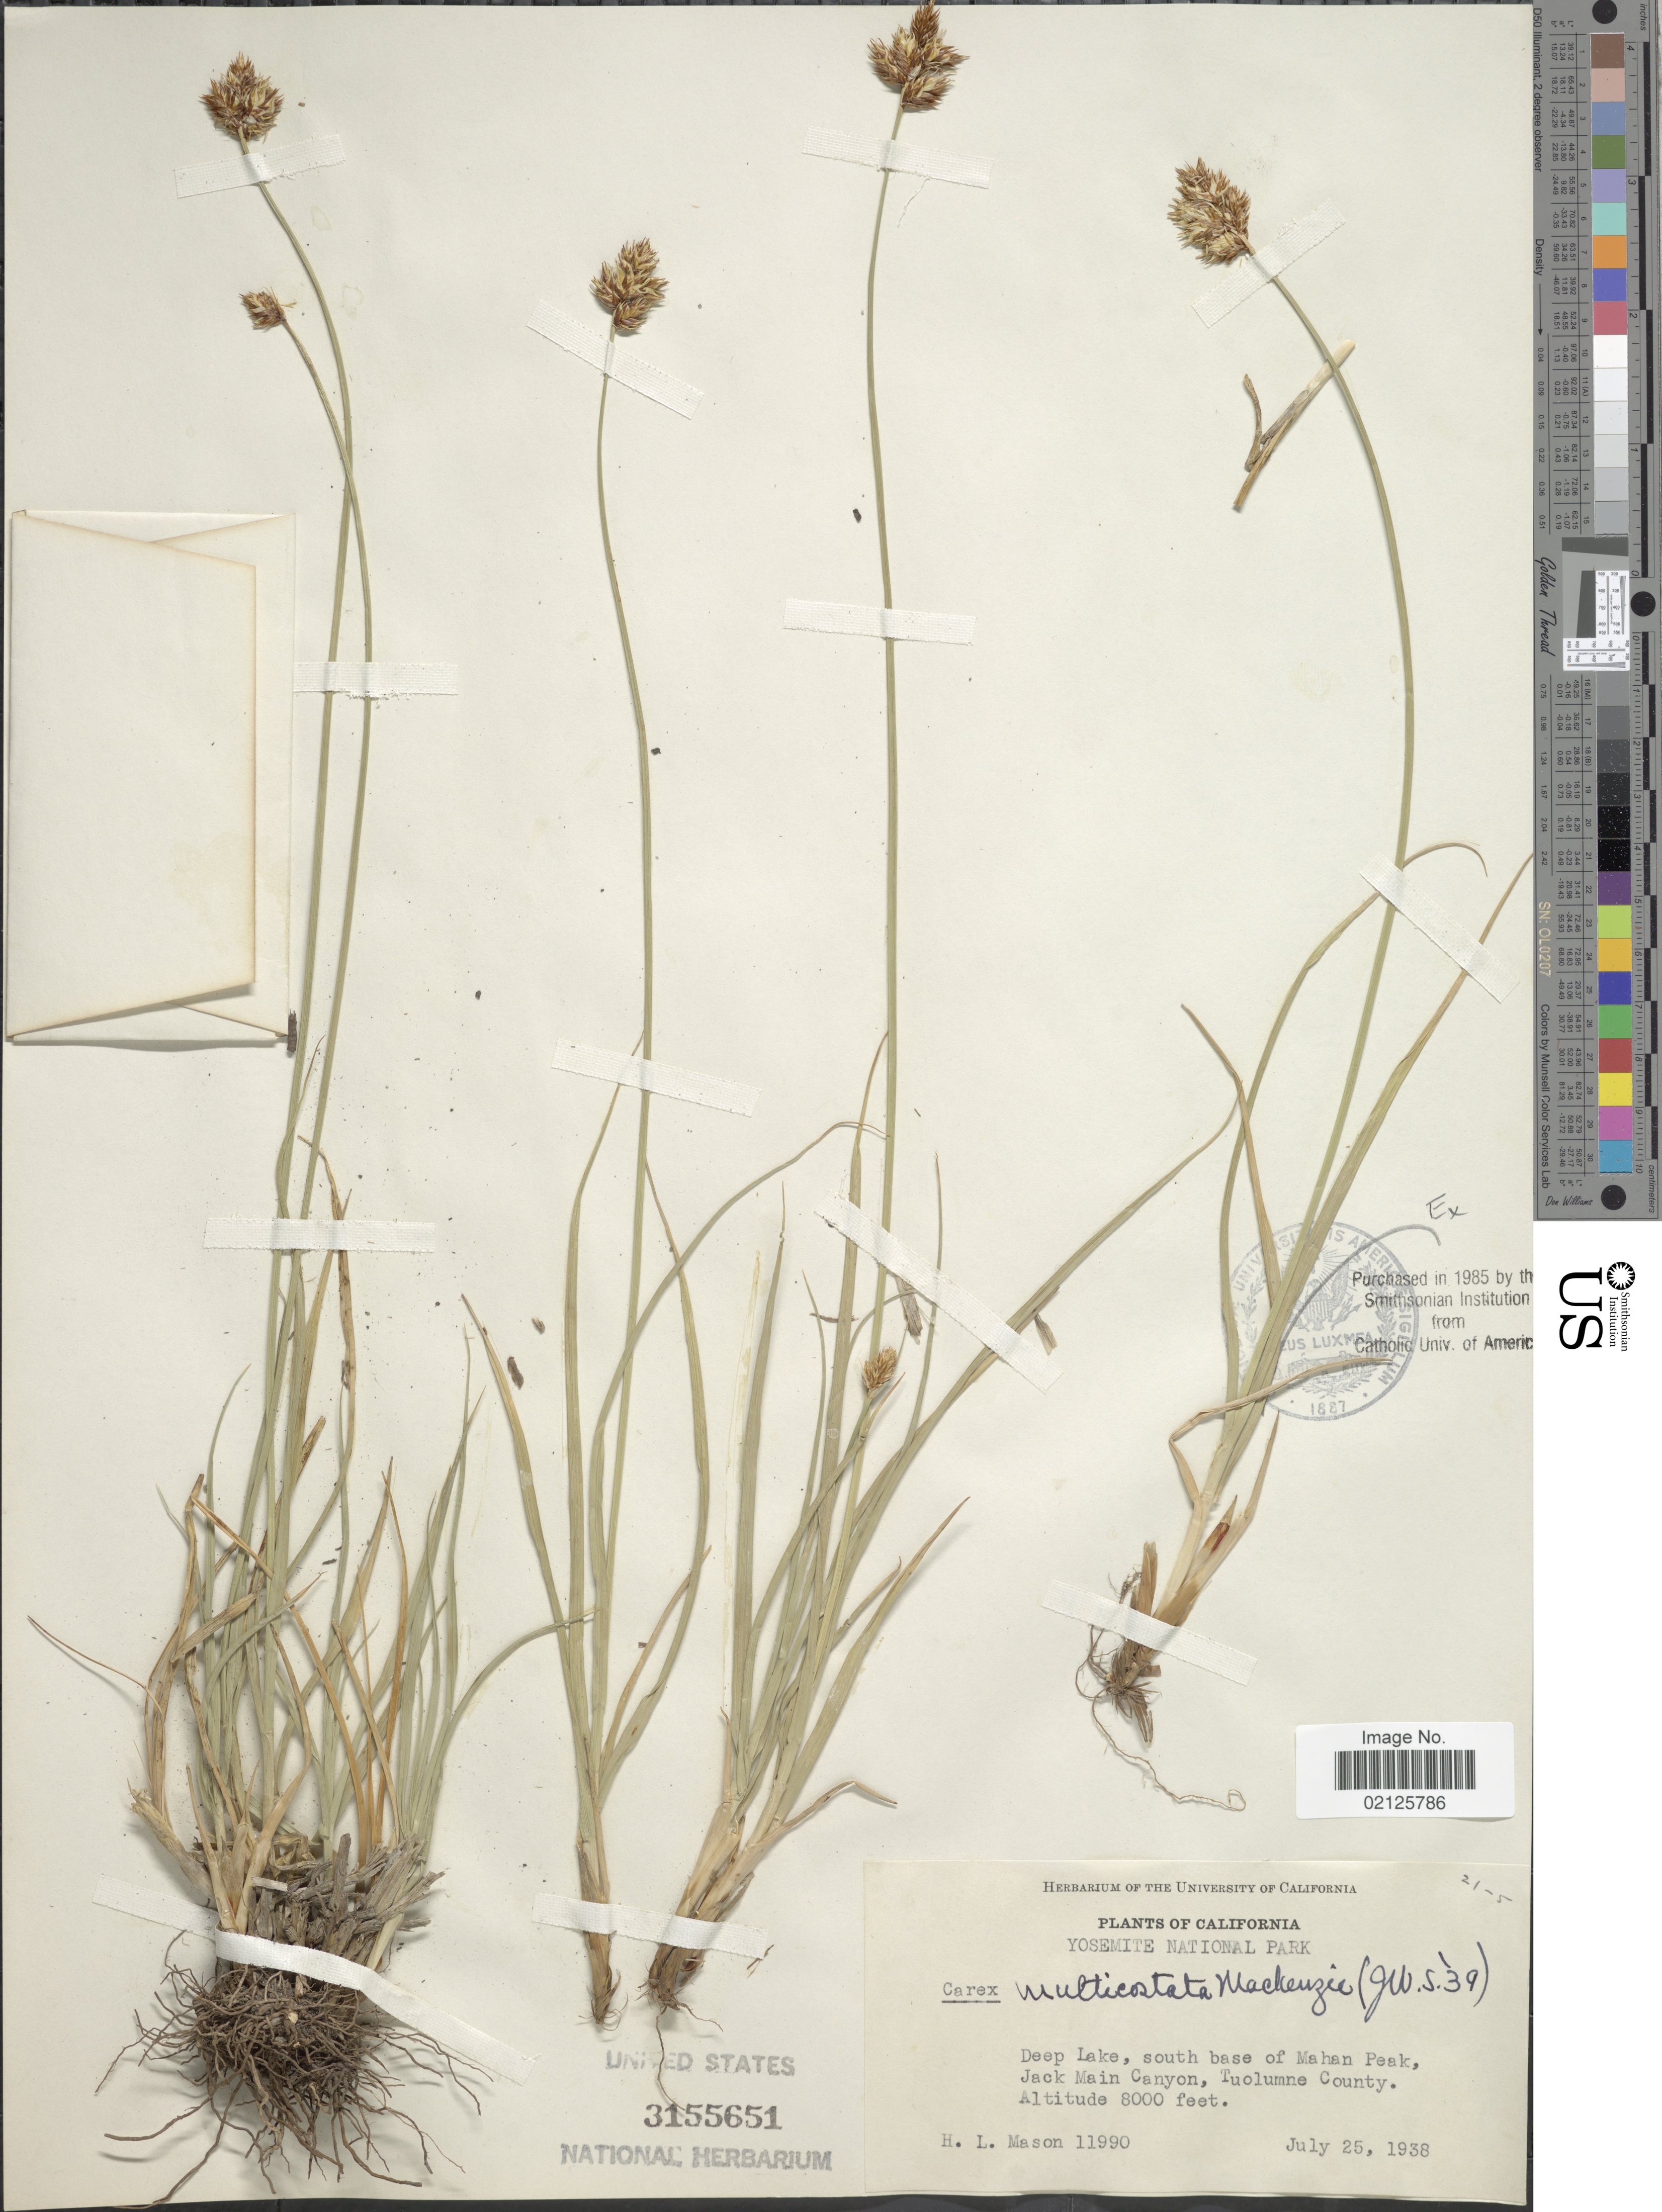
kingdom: Plantae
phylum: Tracheophyta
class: Liliopsida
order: Poales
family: Cyperaceae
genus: Carex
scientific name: Carex multicostata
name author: Mack.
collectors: H. L. Mason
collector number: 11990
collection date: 1938-07-25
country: United States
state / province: California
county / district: Tuolumne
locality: Yosemite National Park, Deep Lake, south base of Mahan Peak, Jack Main Canyon, Tuolumne County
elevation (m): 2438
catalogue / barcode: US 3155651